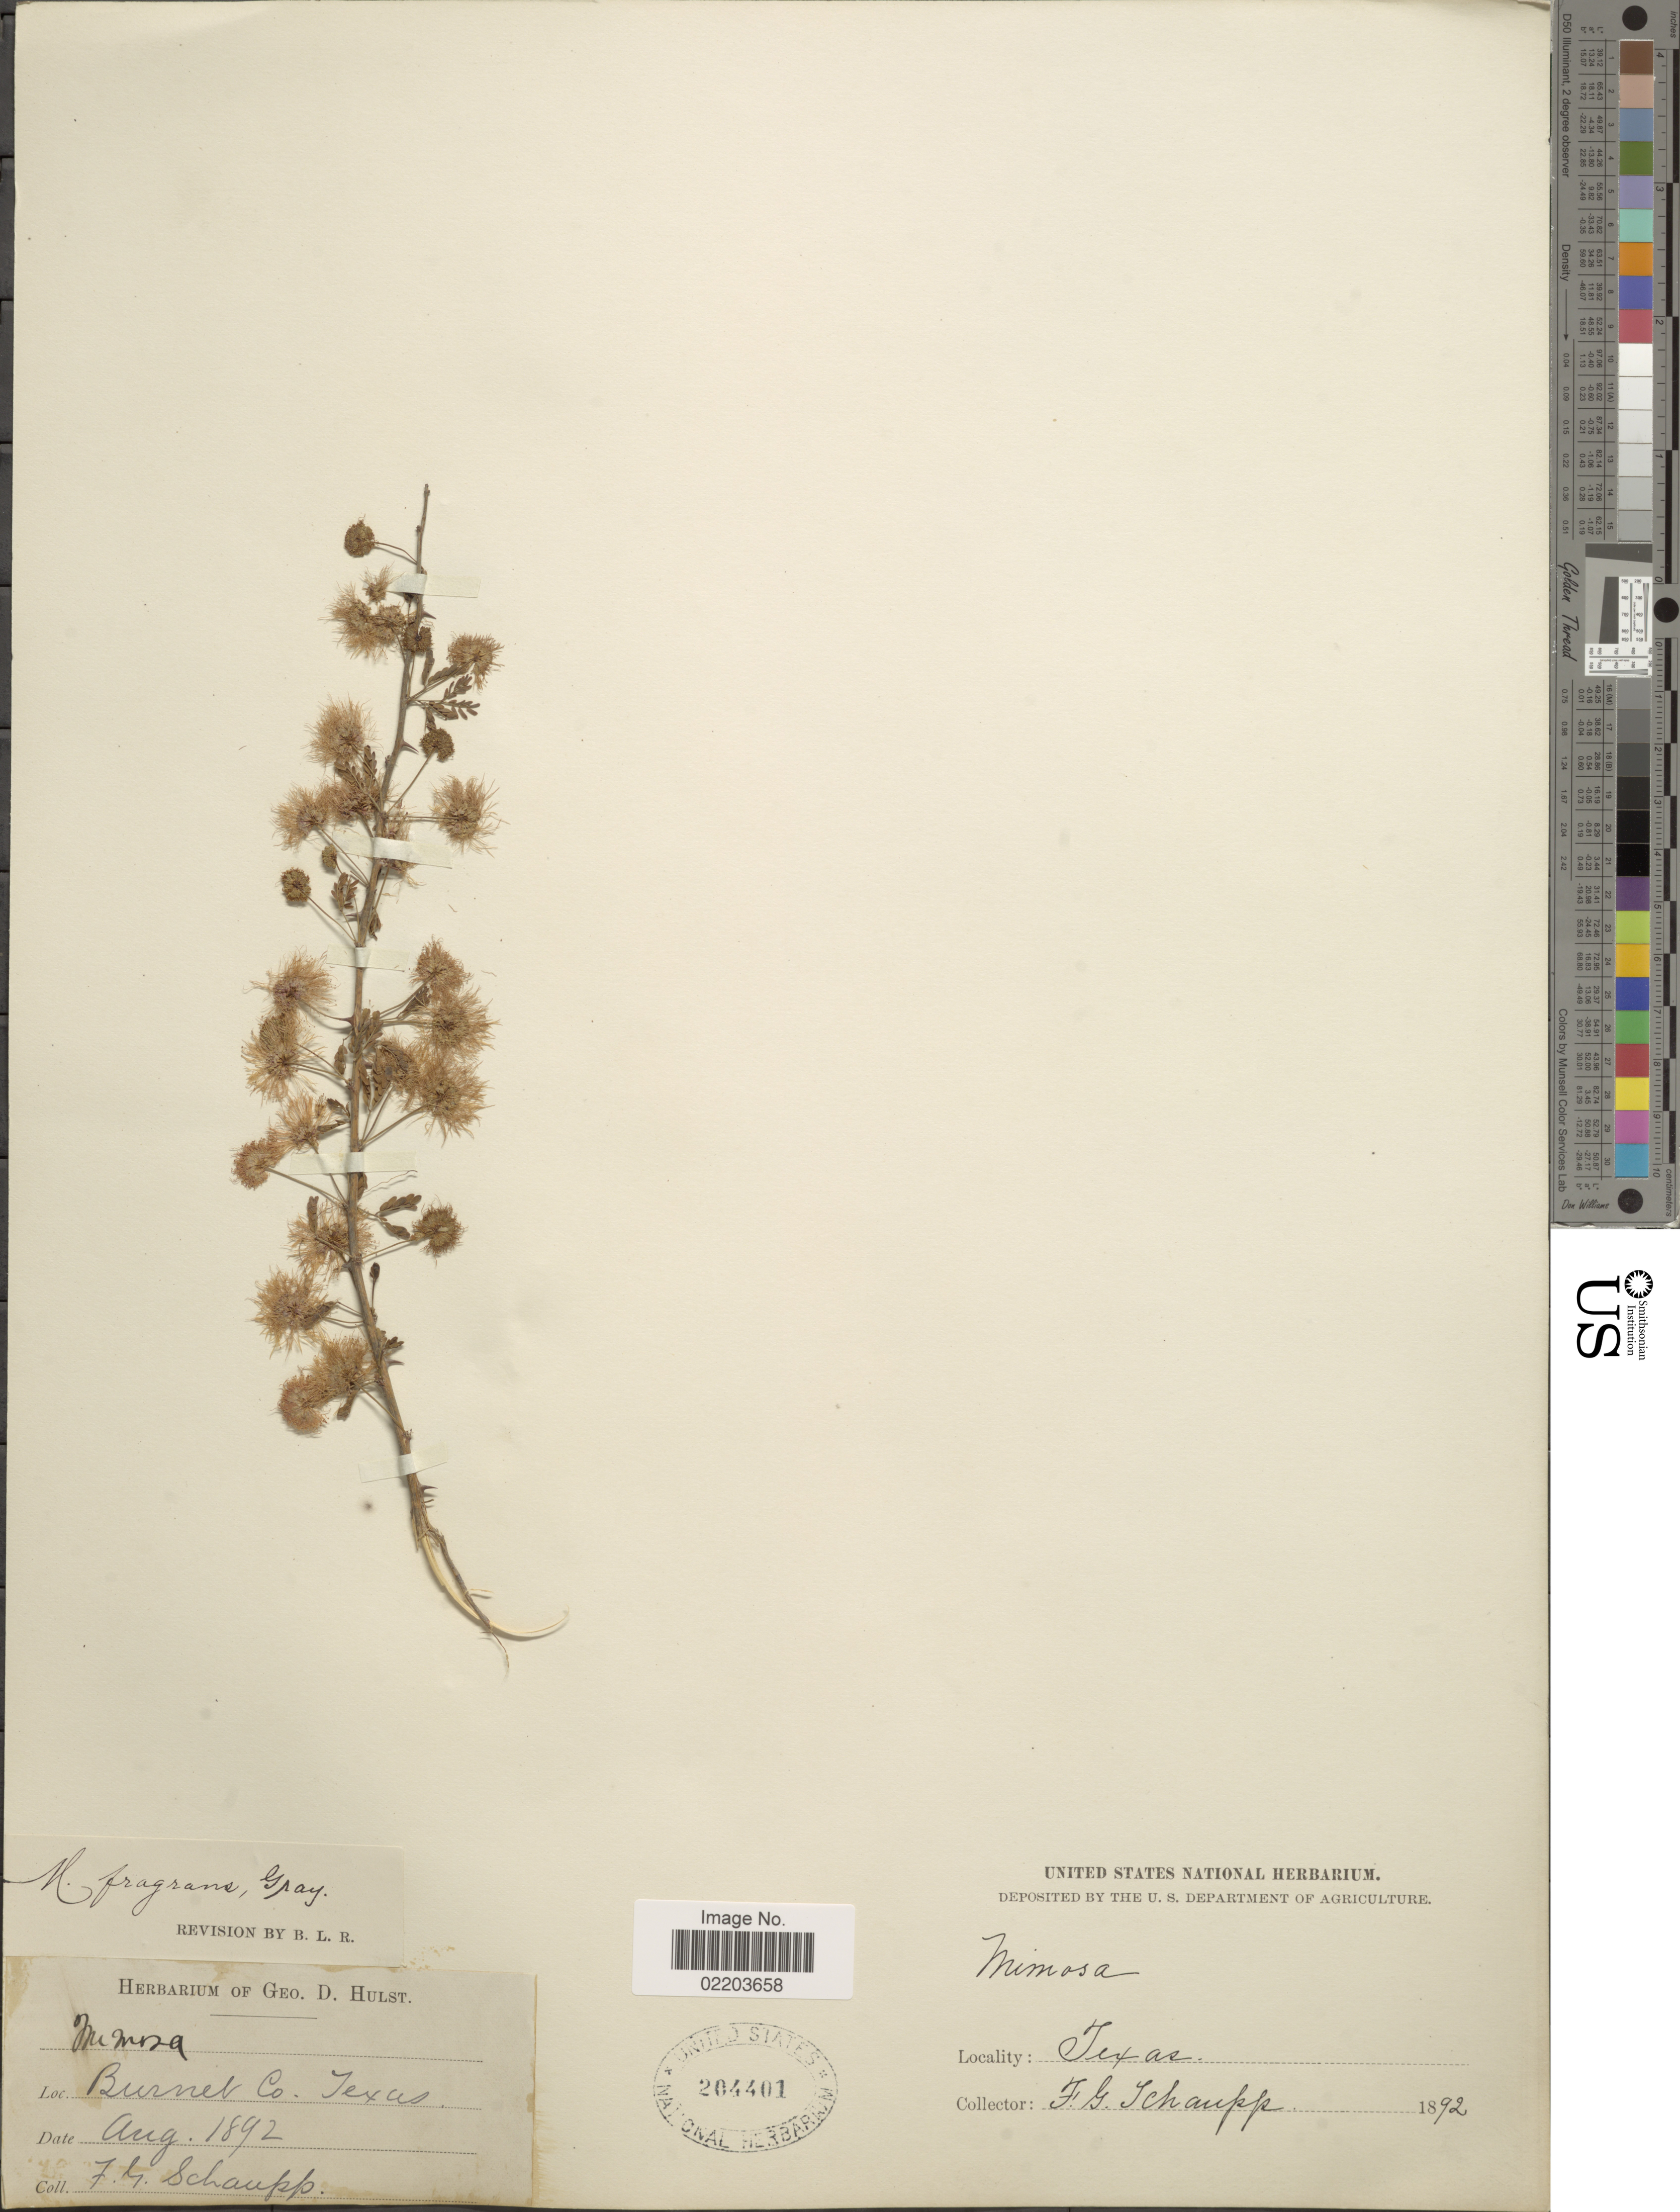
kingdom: Plantae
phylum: Tracheophyta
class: Magnoliopsida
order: Fabales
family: Fabaceae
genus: Mimosa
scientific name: Mimosa borealis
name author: A. Gray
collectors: F. Schaupp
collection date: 1892-08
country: United States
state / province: Texas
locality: Burnet Co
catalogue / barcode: US 204401